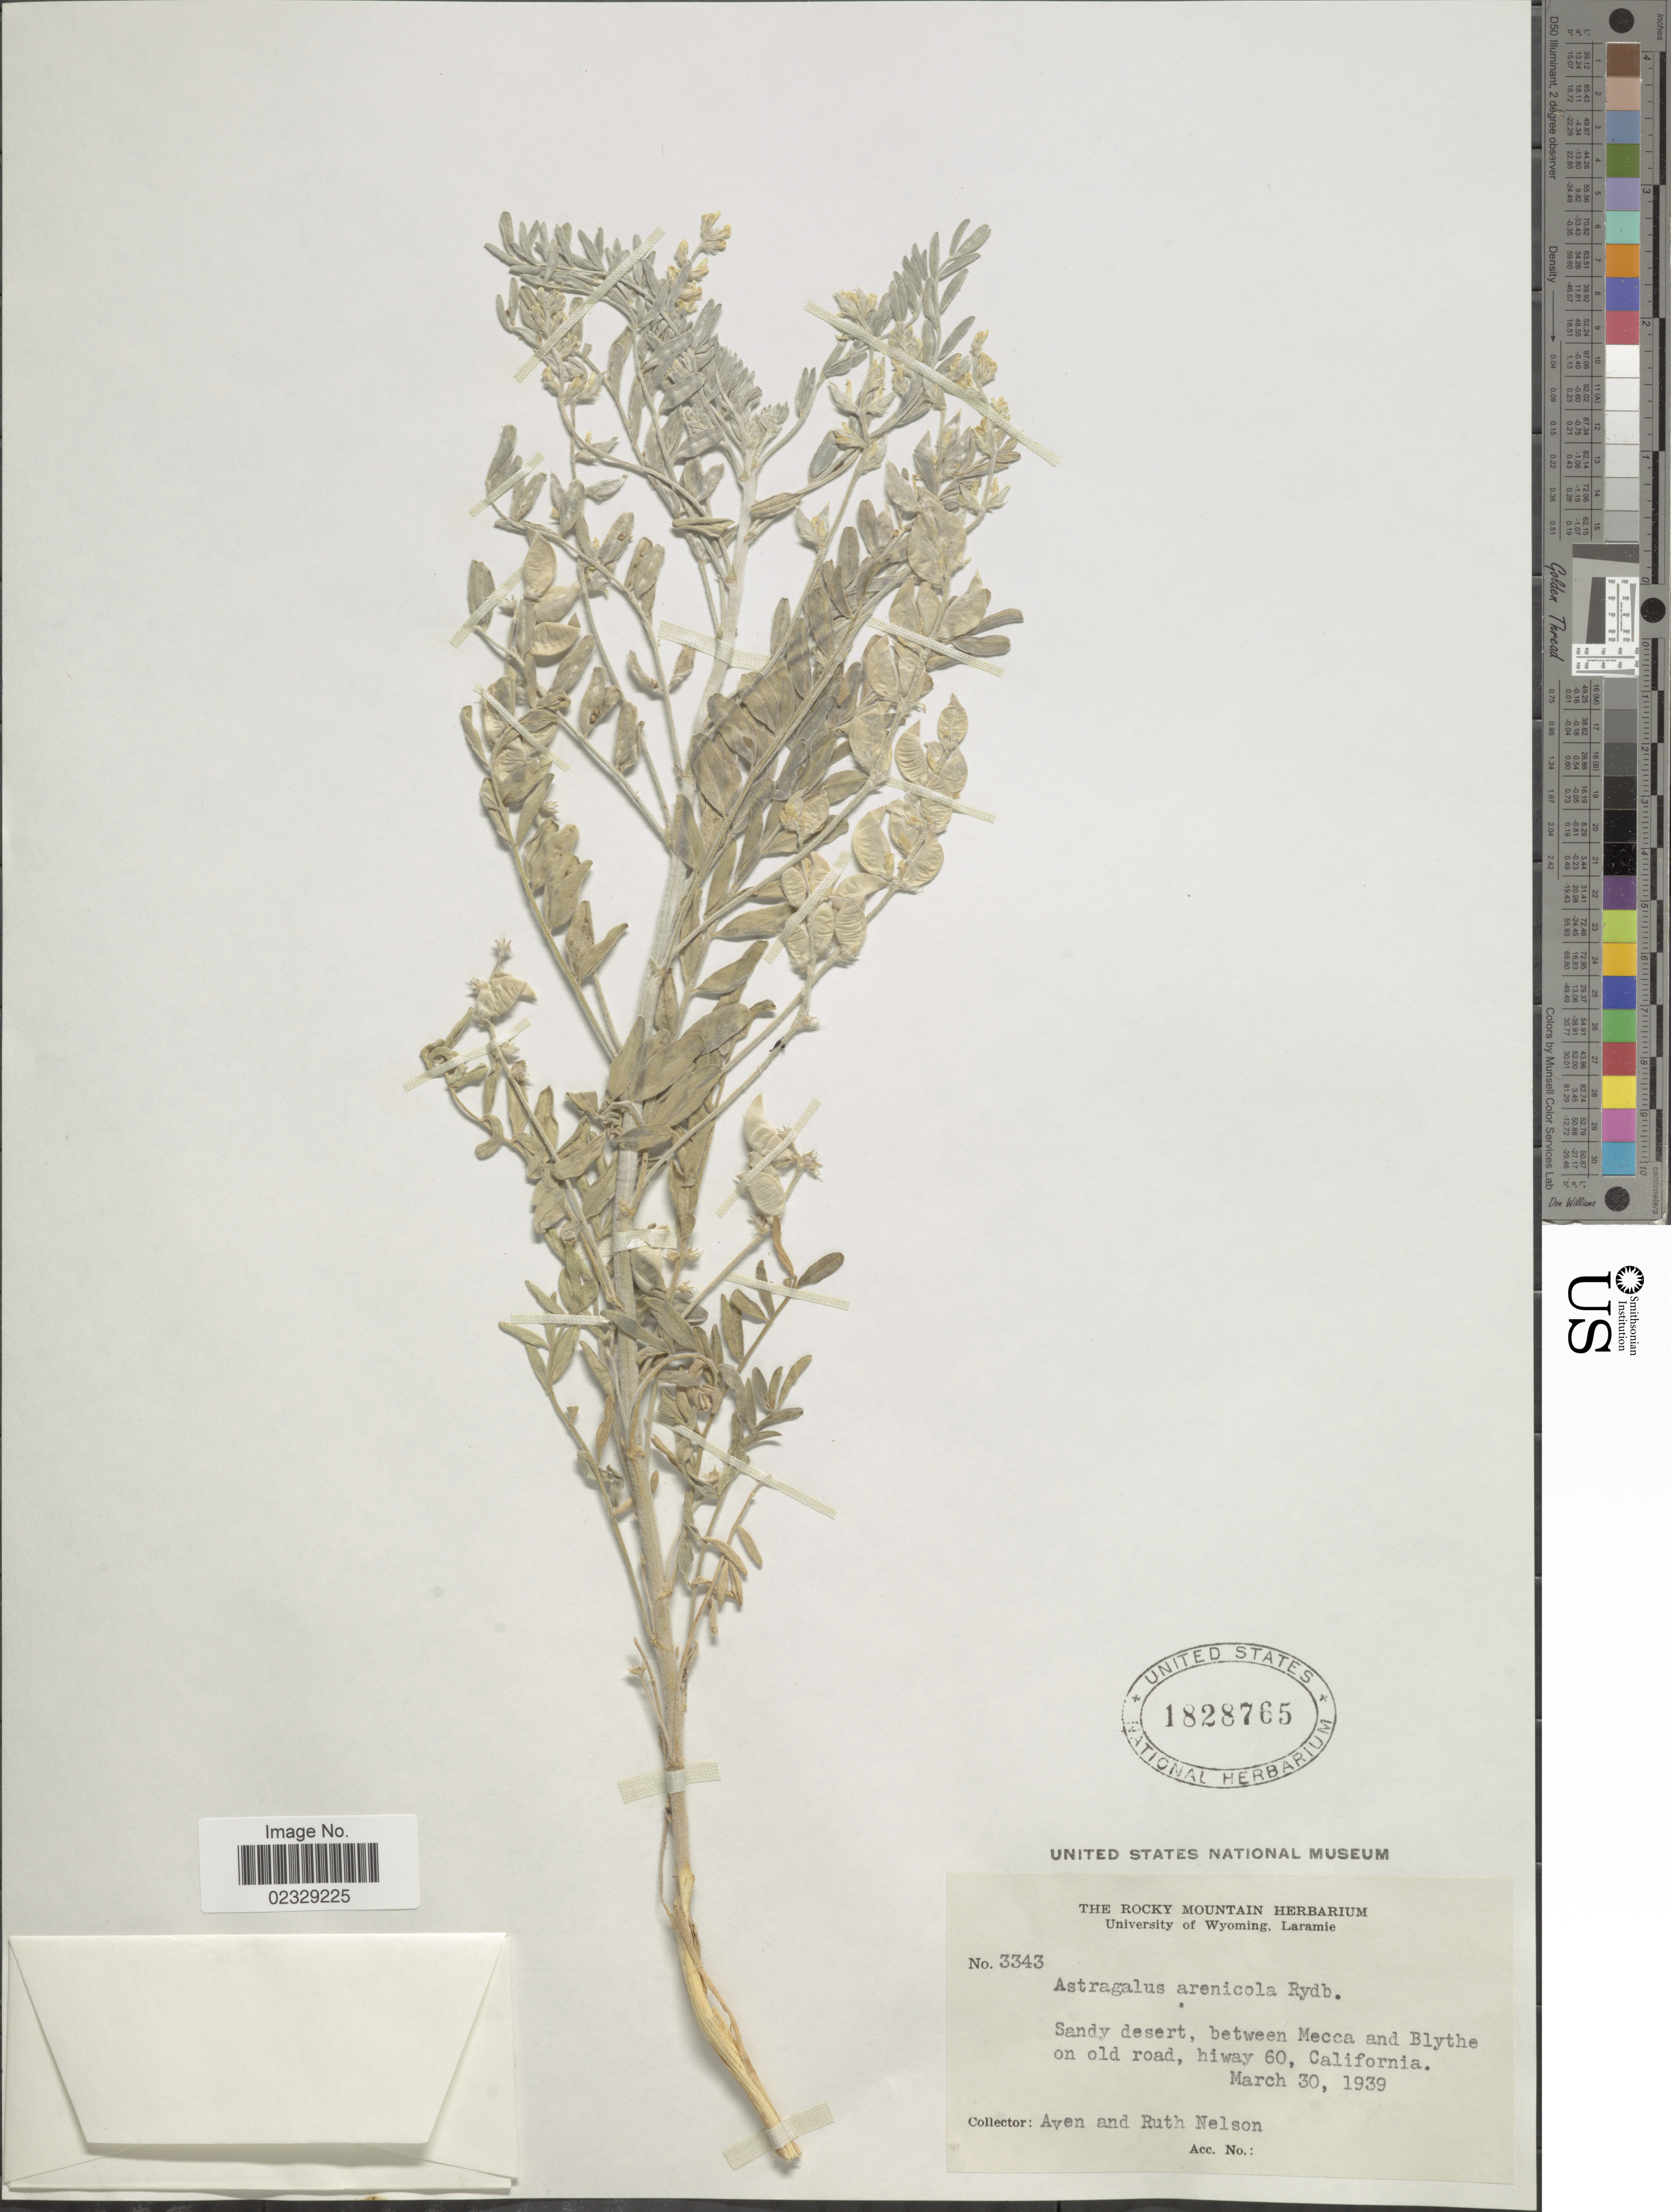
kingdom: Plantae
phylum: Tracheophyta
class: Magnoliopsida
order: Fabales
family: Fabaceae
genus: Astragalus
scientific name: Astragalus arenicola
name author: Pomel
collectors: A. Nelson & R. A. Nelson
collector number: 3343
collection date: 1939-03-30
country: United States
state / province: California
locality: Between Mecca and Blythe on old road, hiway 60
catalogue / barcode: US 1828765